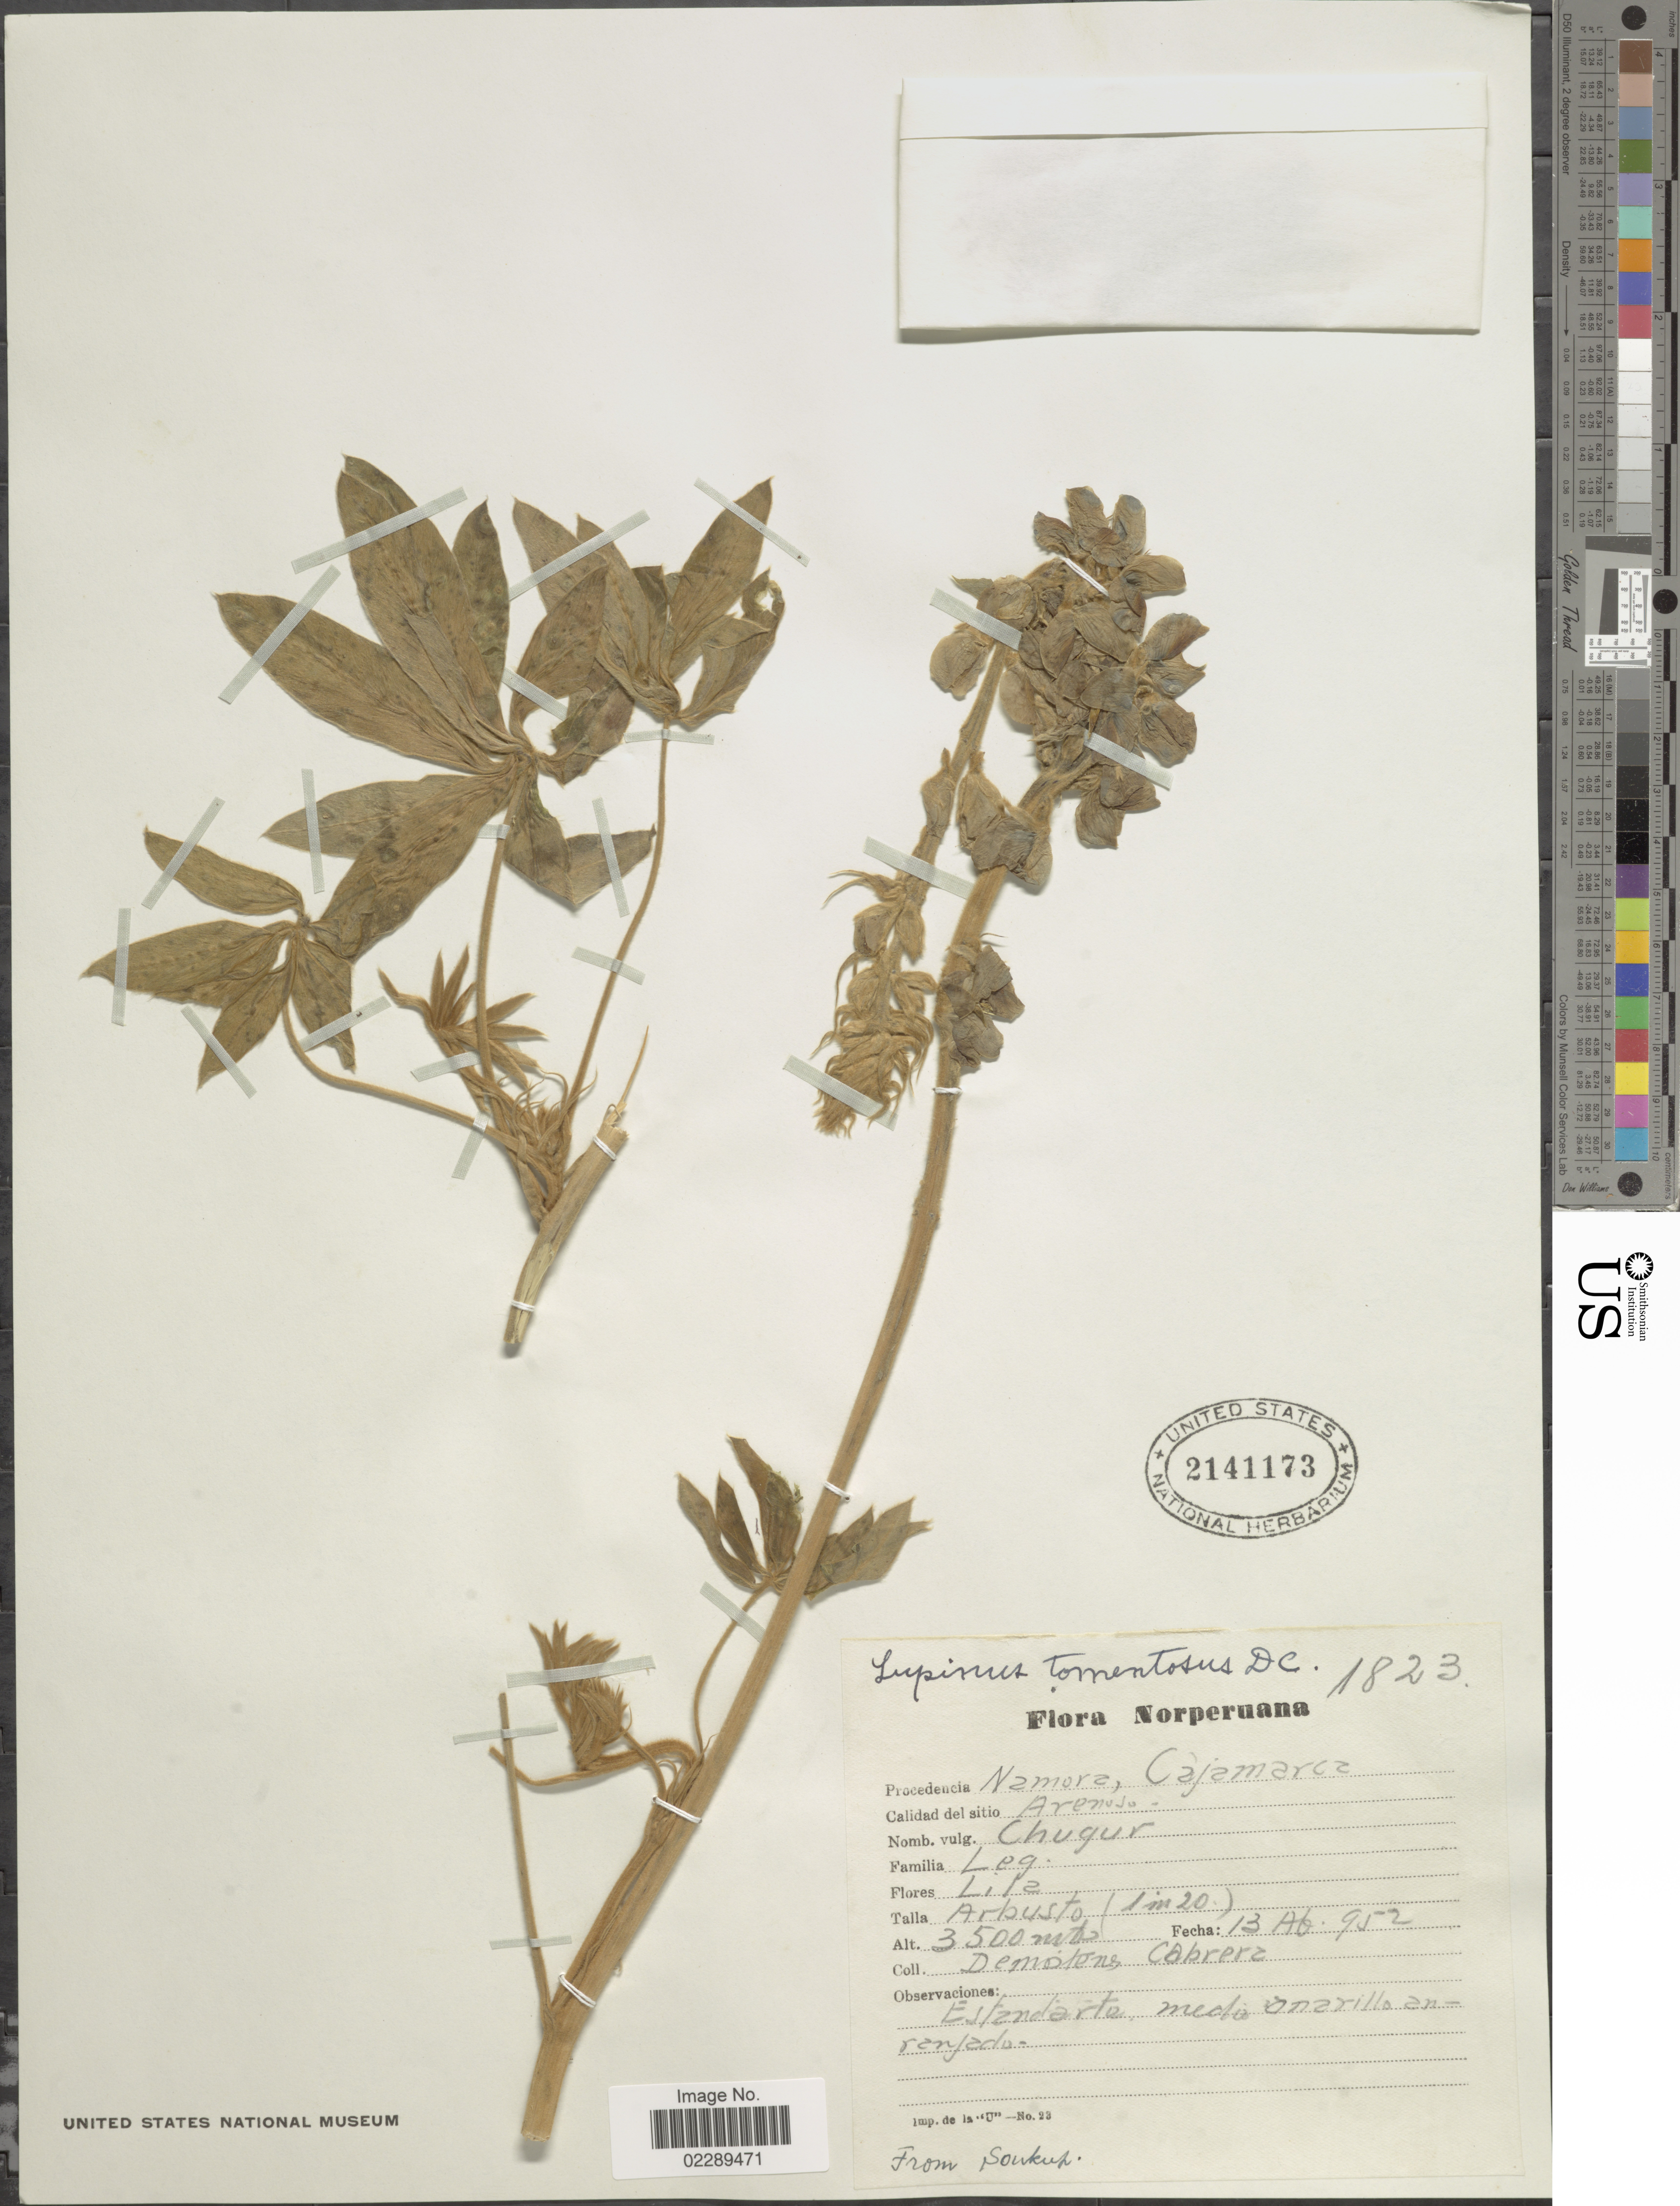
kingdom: Plantae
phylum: Tracheophyta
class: Magnoliopsida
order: Fabales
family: Fabaceae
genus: Lupinus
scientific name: Lupinus tomentosus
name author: DC.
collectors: D. Cabrera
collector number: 1823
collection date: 1952-04-13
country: Peru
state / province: Cajamarca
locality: Namora, Cajamarca.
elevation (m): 3500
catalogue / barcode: US 2141173